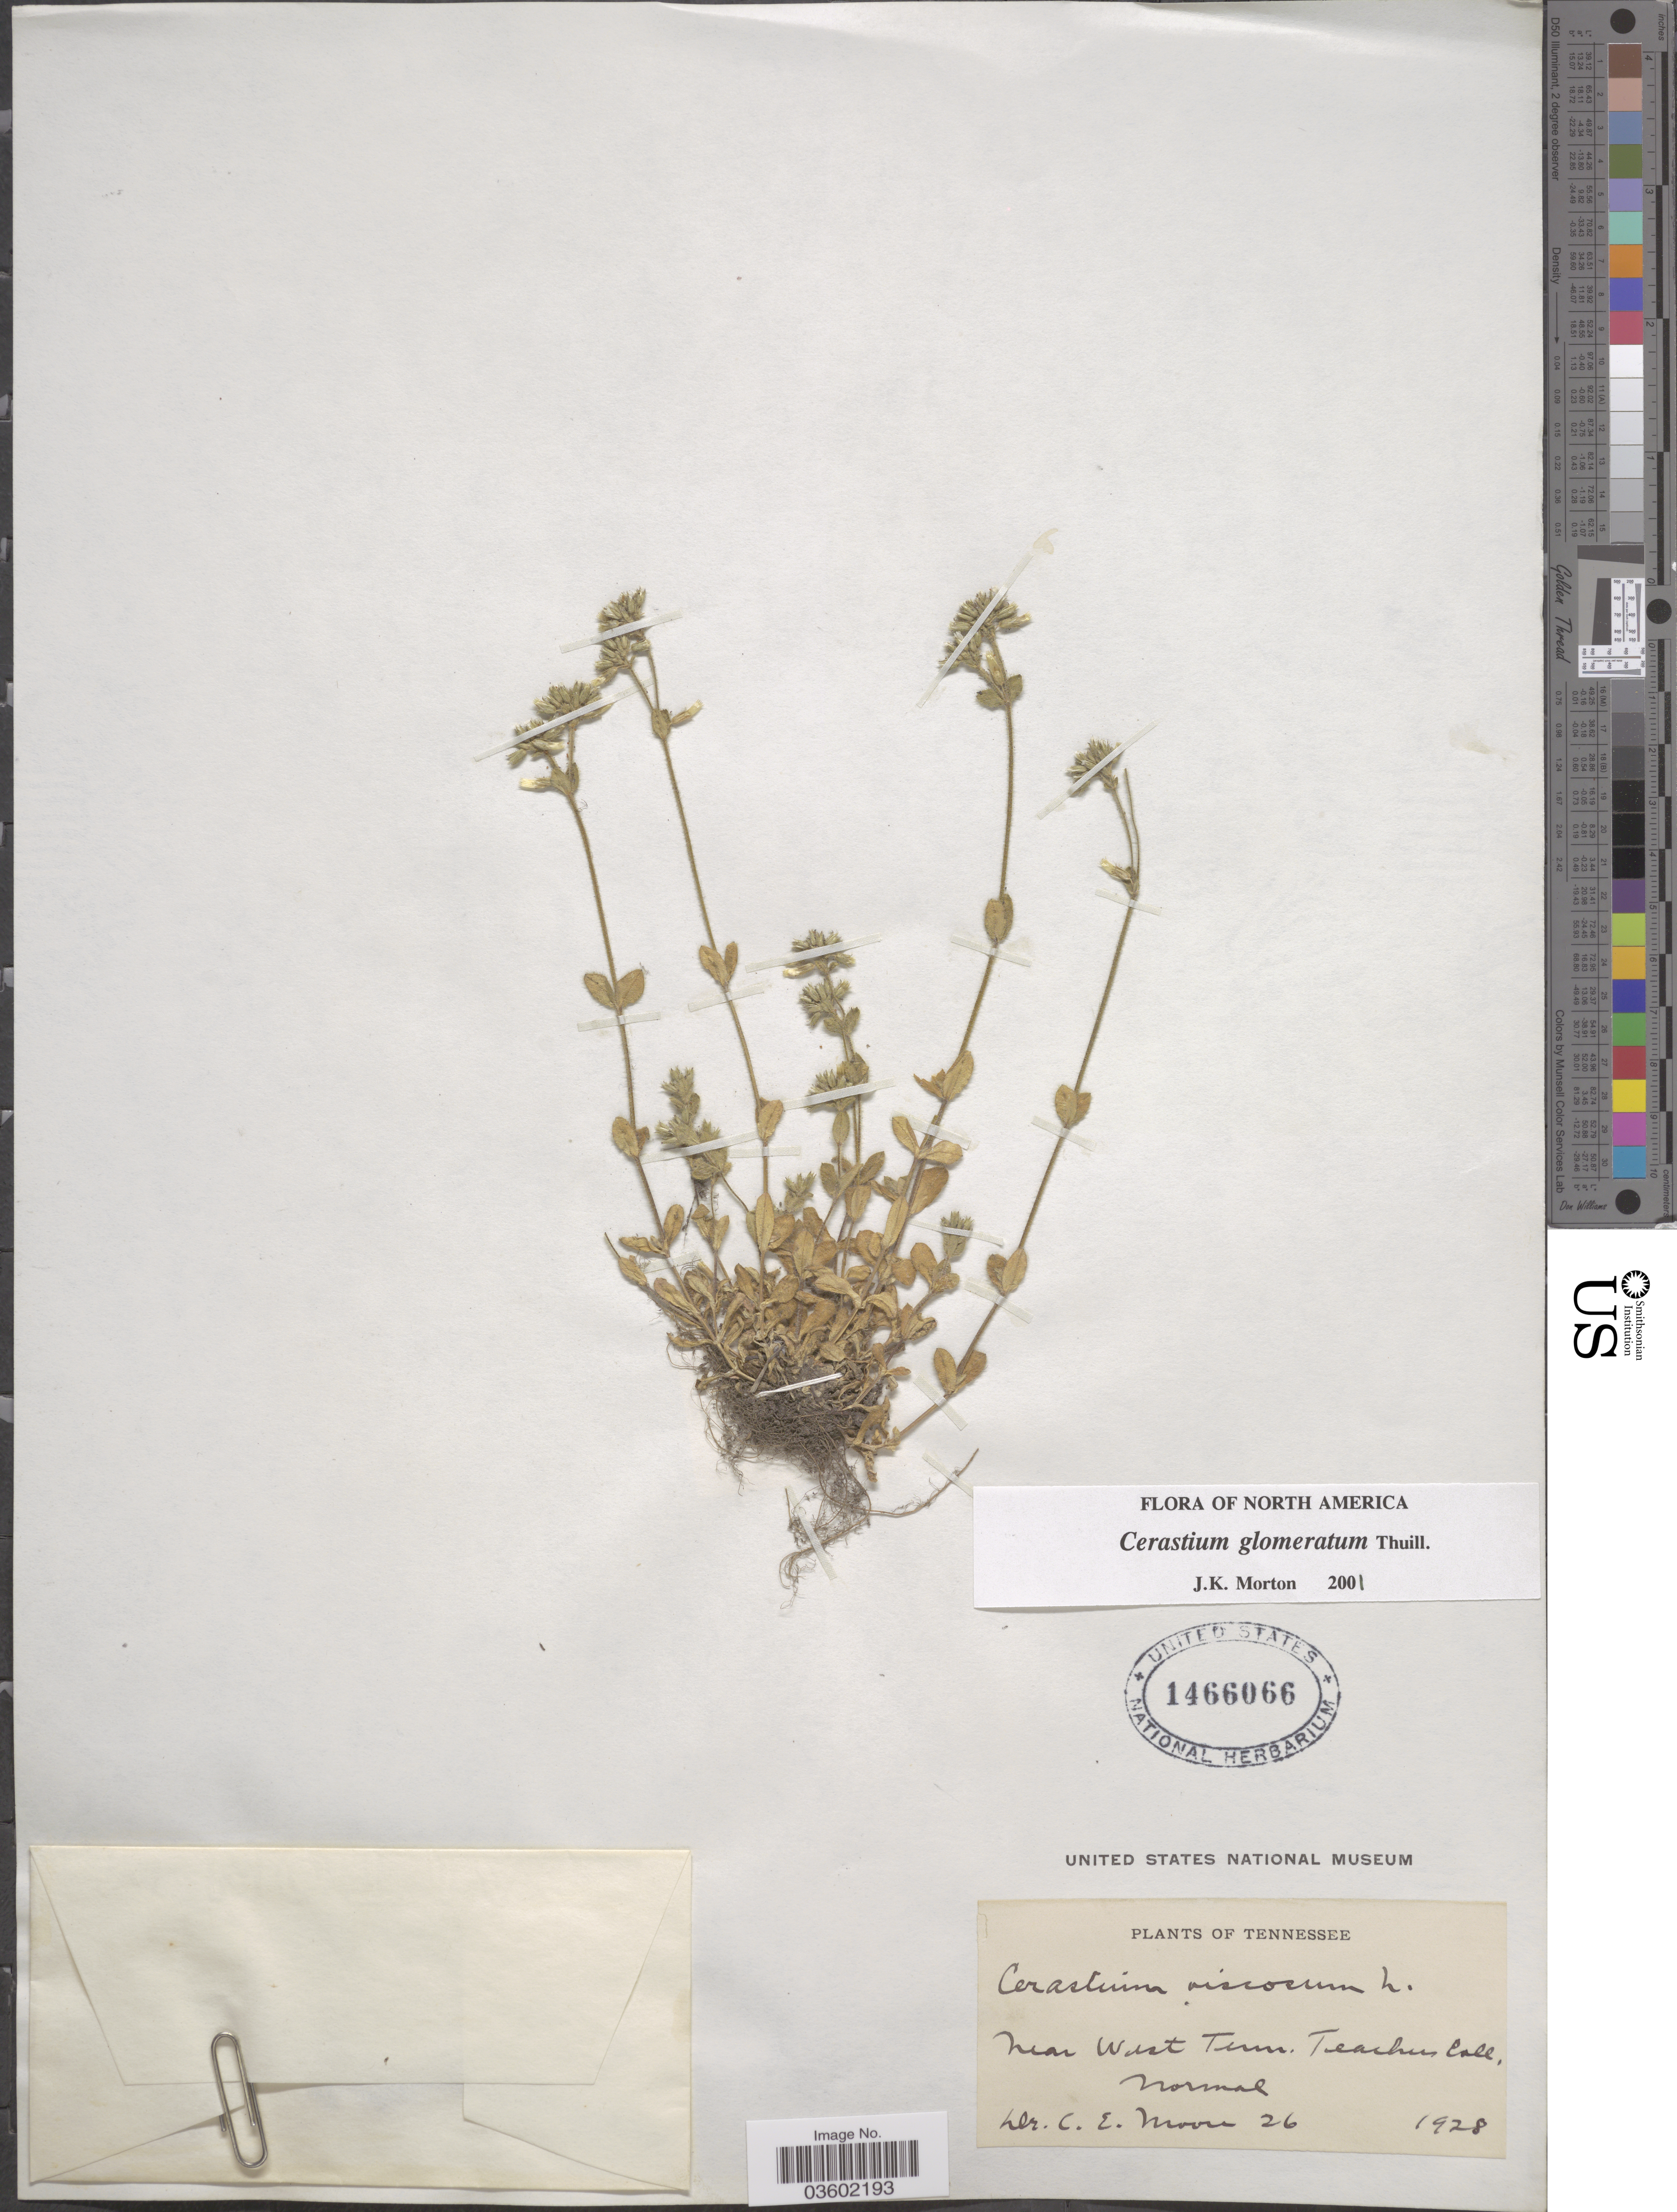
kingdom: Plantae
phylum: Tracheophyta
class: Magnoliopsida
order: Caryophyllales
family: Caryophyllaceae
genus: Cerastium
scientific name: Cerastium viscosum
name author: L.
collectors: C. Moore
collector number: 26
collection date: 1928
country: United States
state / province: Tennessee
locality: Near West Tenn. Teachers Coll. Normal.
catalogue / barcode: US 1466066